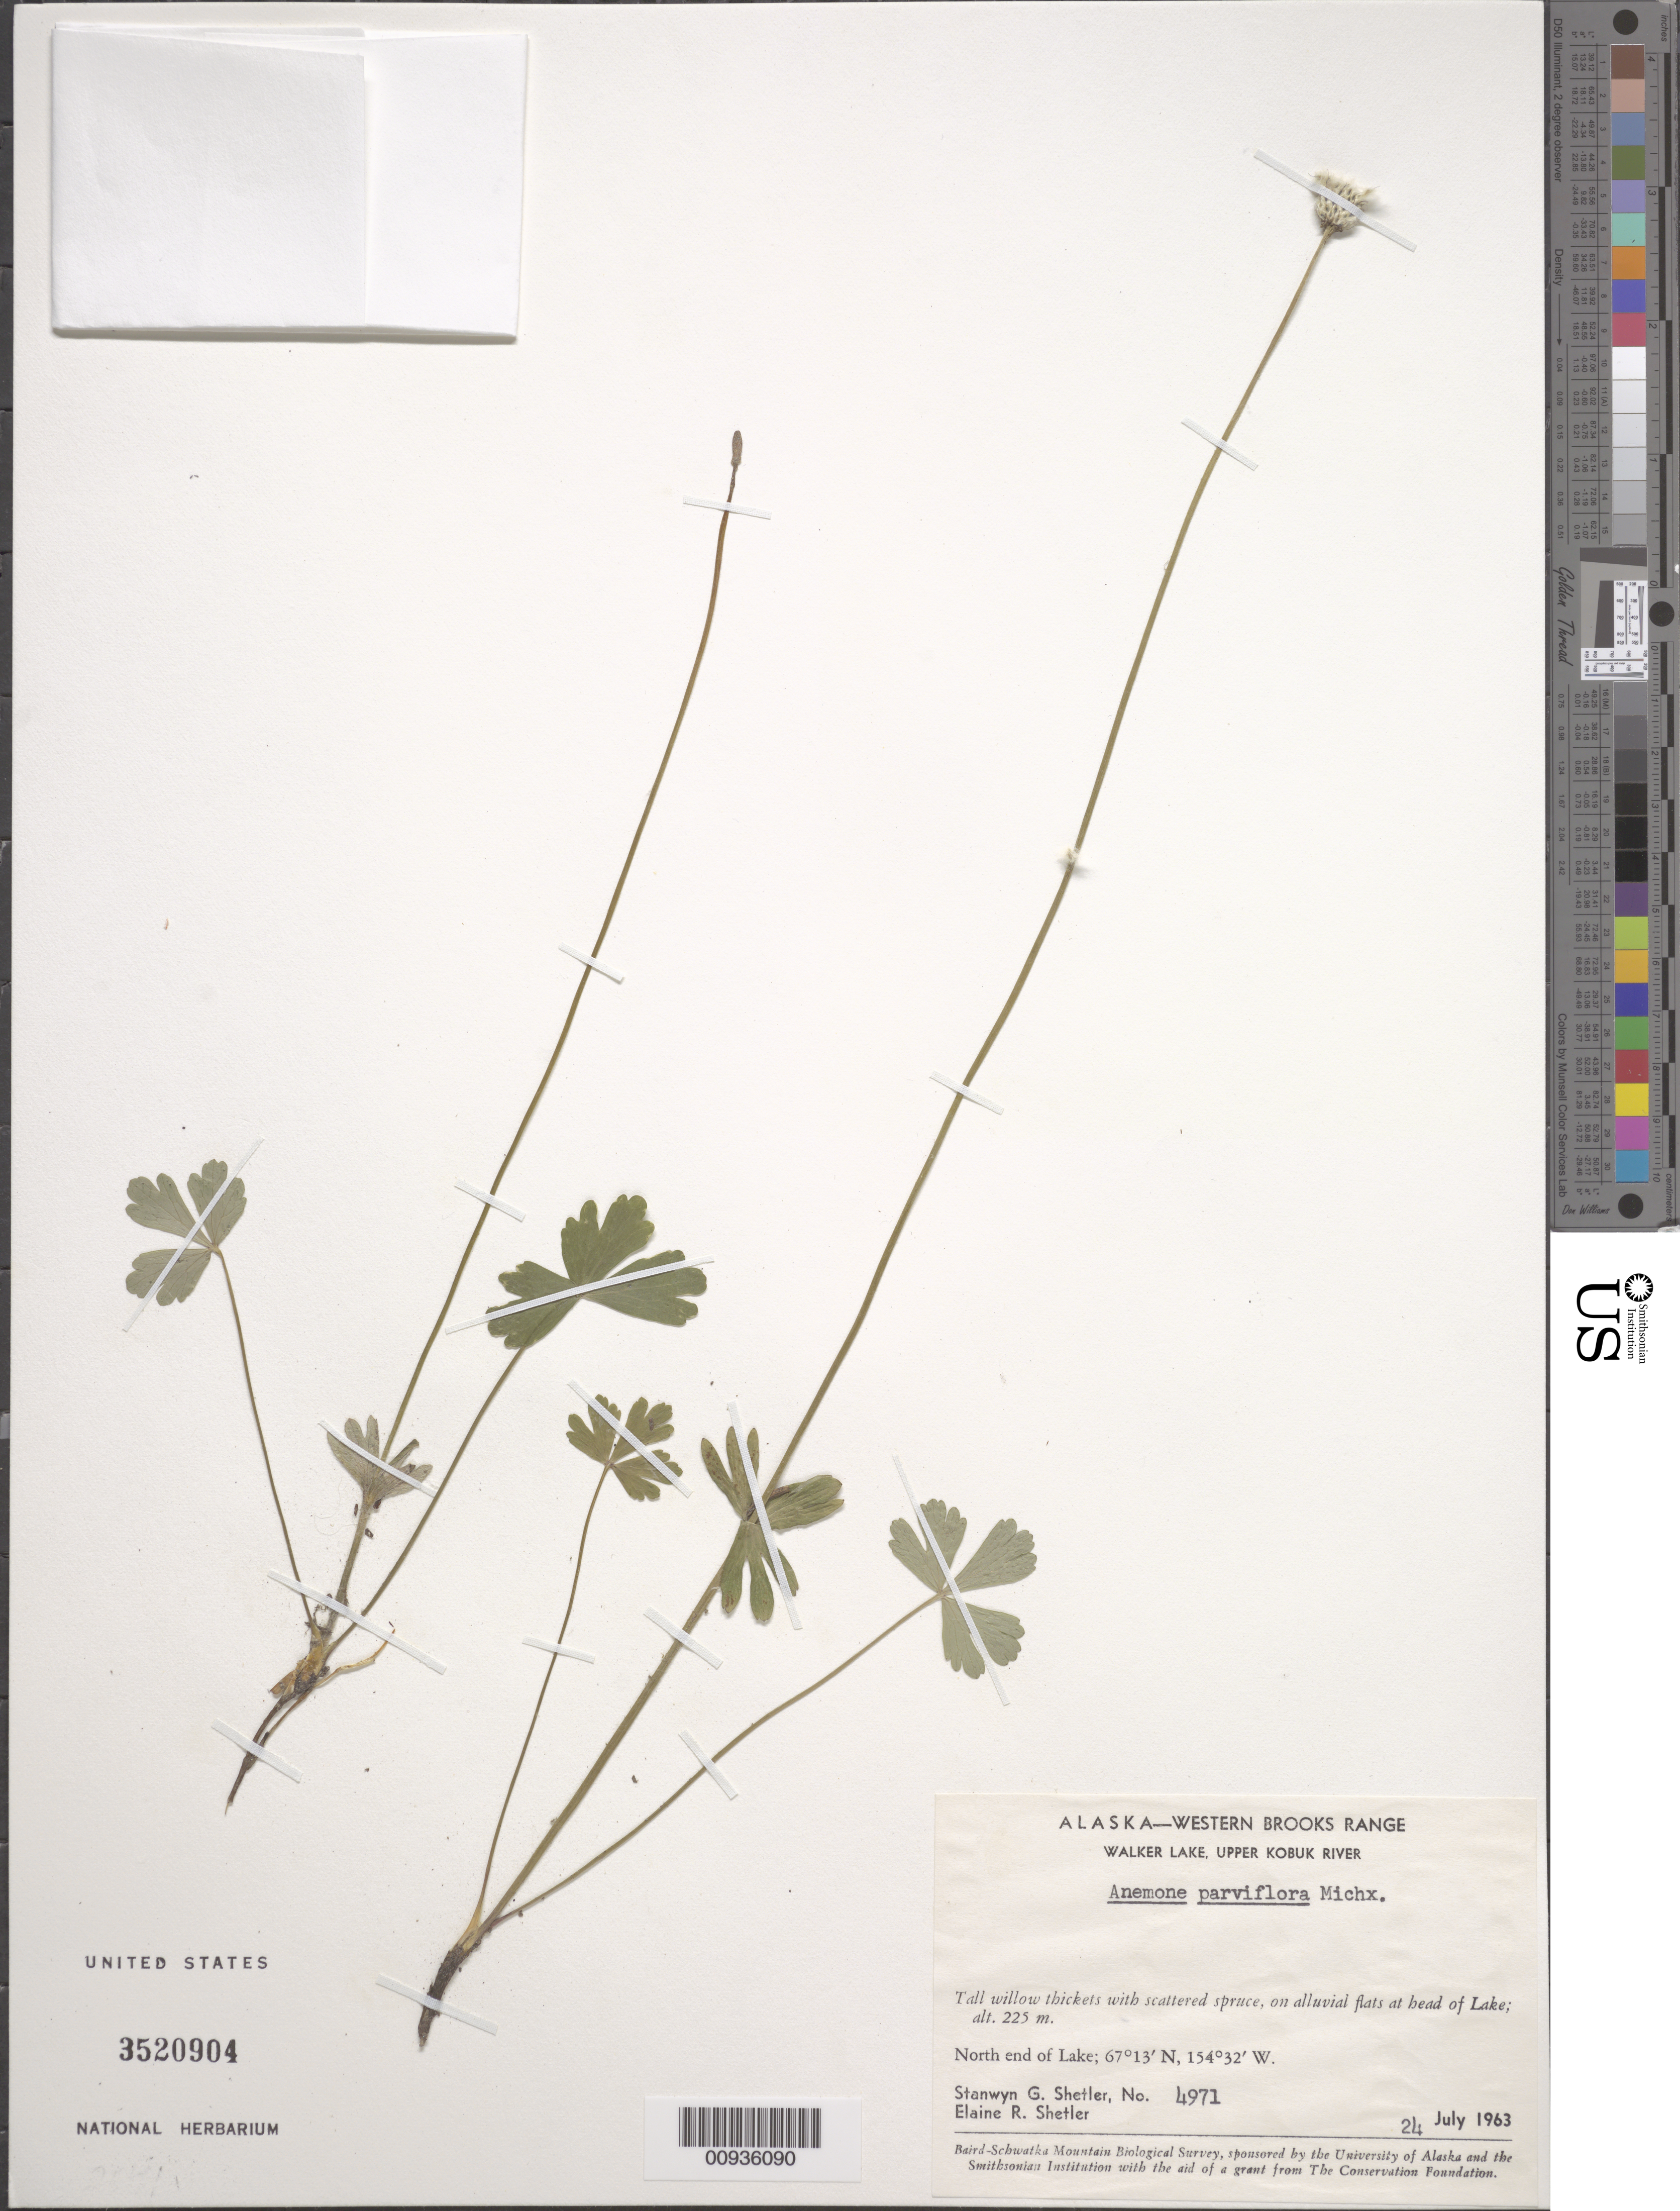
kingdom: Plantae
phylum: Tracheophyta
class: Magnoliopsida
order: Ranunculales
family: Ranunculaceae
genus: Anemone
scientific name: Anemone parviflora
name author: Michx.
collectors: S. Shetler & E. R. Shetler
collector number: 4971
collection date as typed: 24 Jul 1963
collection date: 1963-07-24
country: United States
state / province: Alaska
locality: North end of Walker Lake. Western Brooks Range, Upper Kobuk River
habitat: Tall willows thickets with scattered spruce, on alluvial flats at head of Lake.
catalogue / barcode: US 3520904